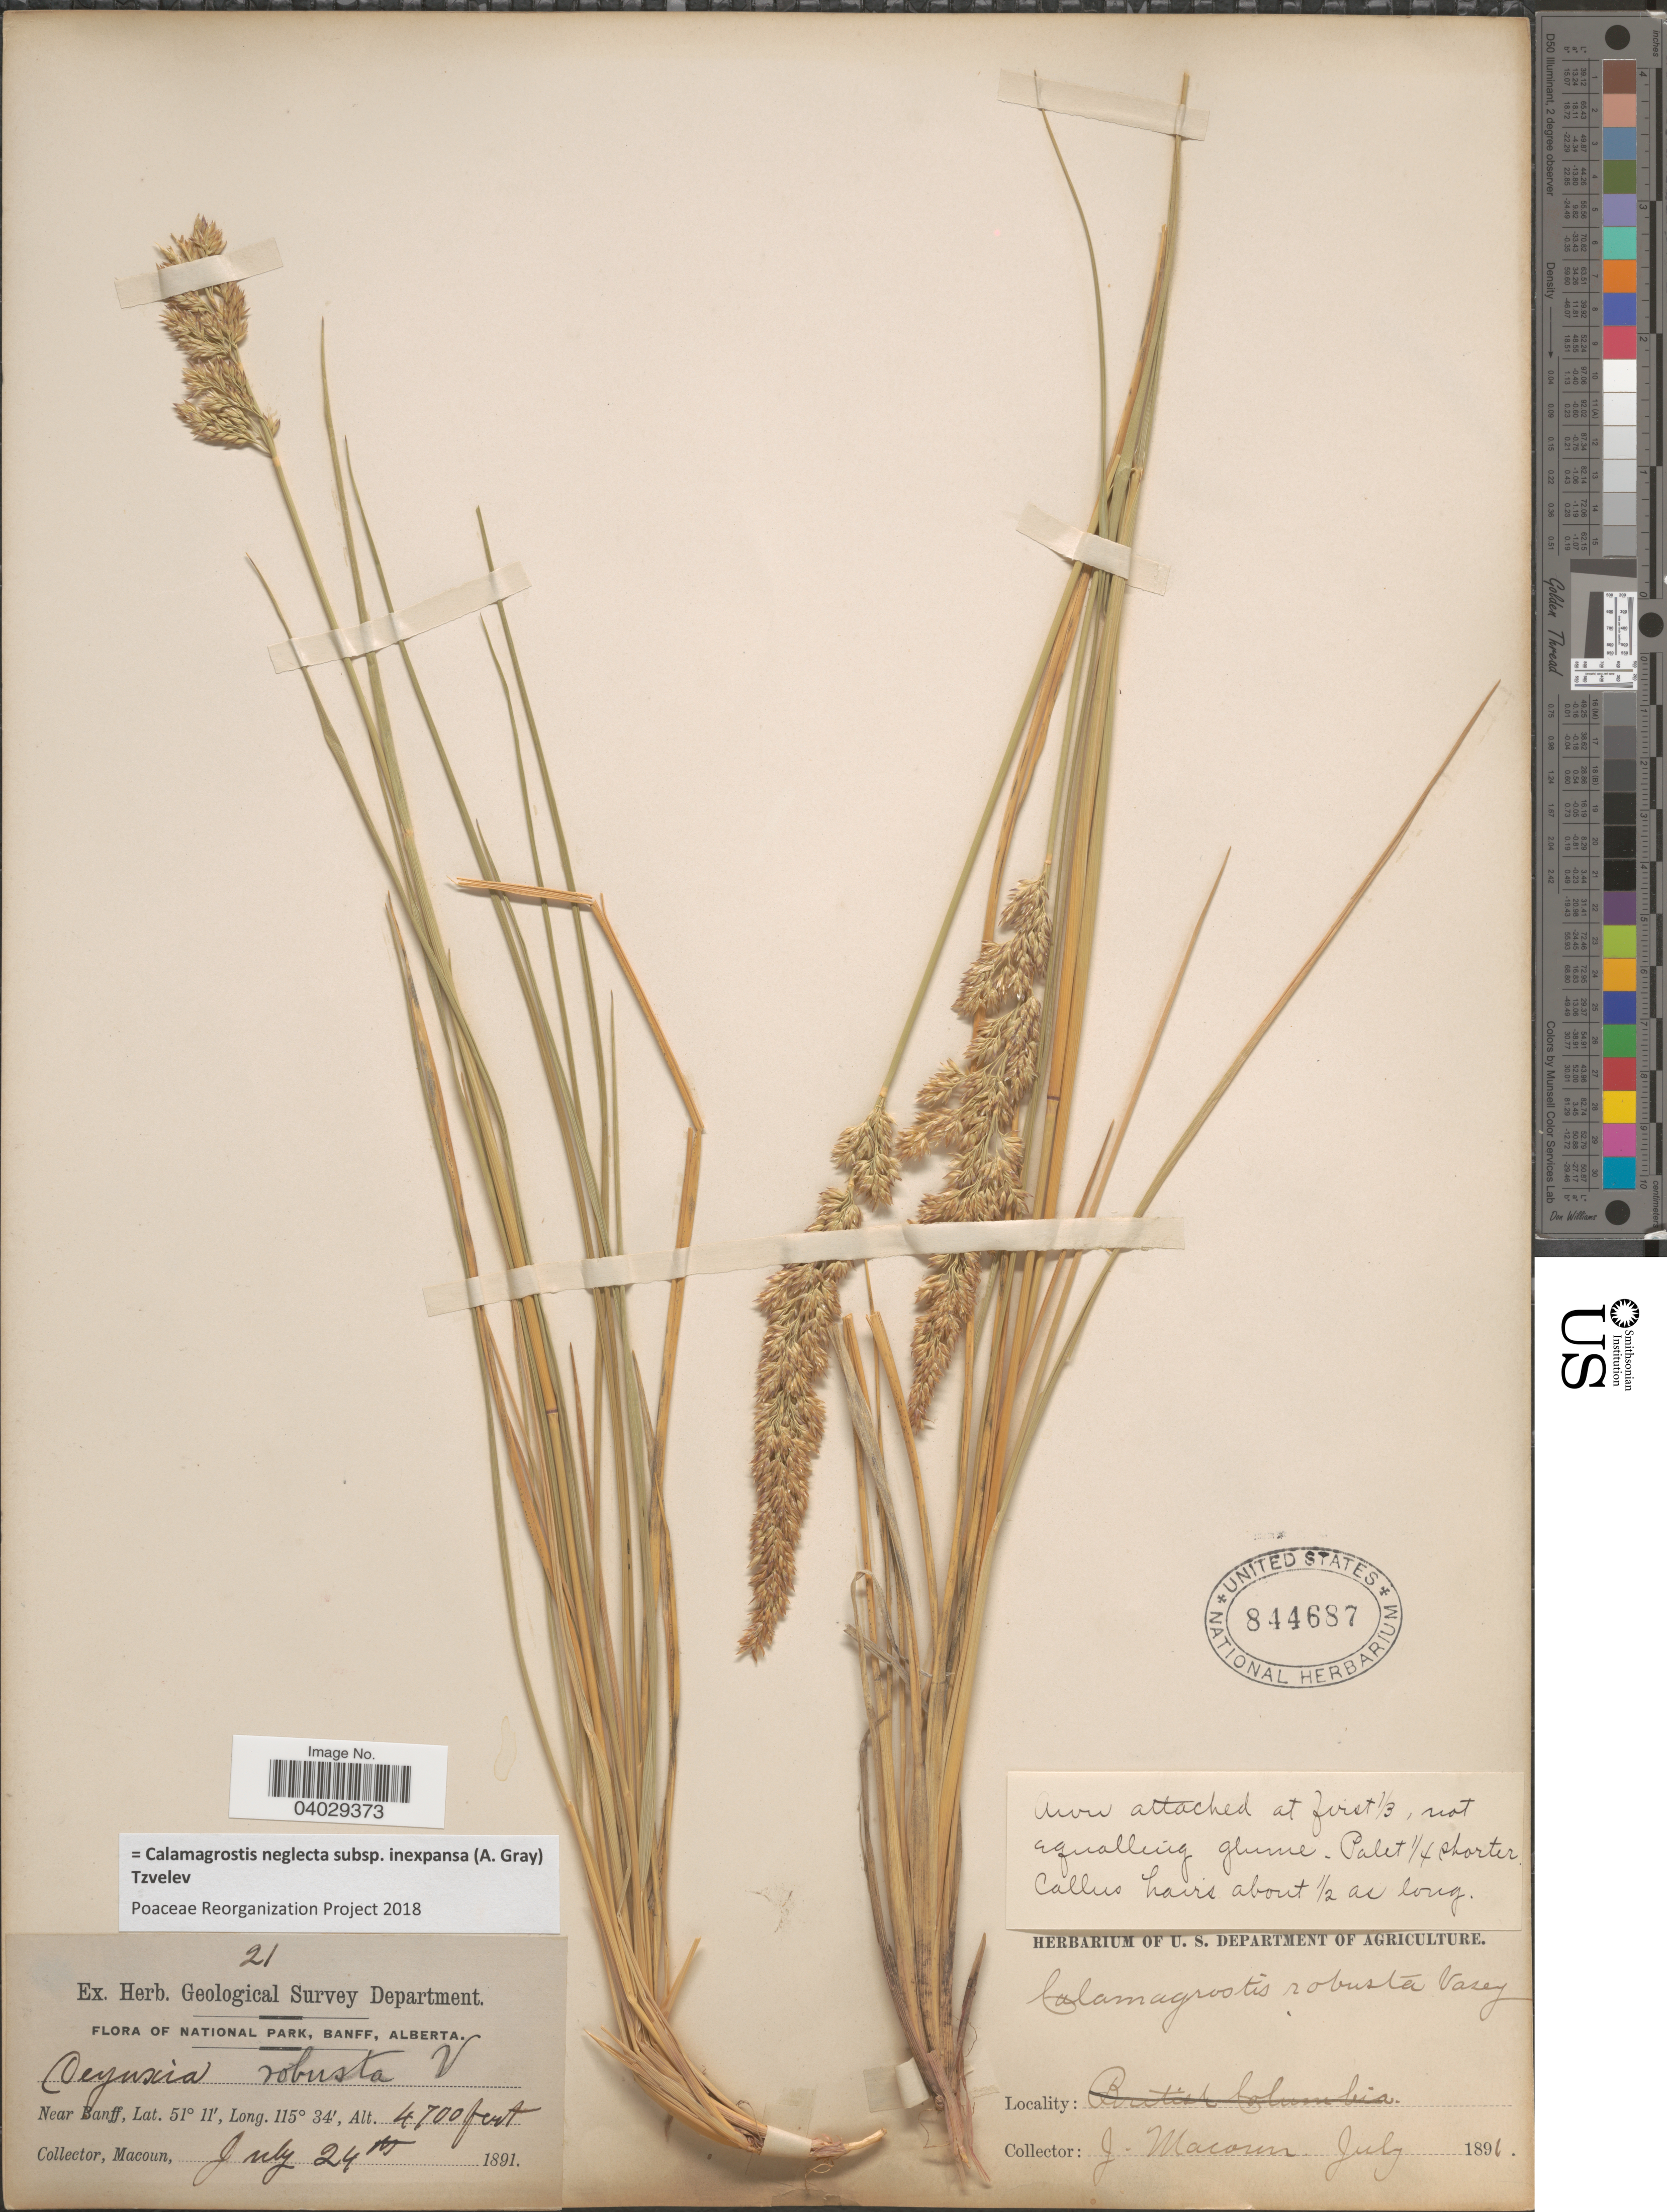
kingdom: Plantae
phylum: Tracheophyta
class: Liliopsida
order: Poales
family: Poaceae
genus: Calamagrostis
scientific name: Calamagrostis neglecta subsp. inexpansa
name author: (A. Gray) Tzvelev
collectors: J. Macoun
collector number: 21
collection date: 1891-07-24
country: Canada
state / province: Alberta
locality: National Park, Banff. Near Banff.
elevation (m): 1433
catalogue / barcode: US 844687